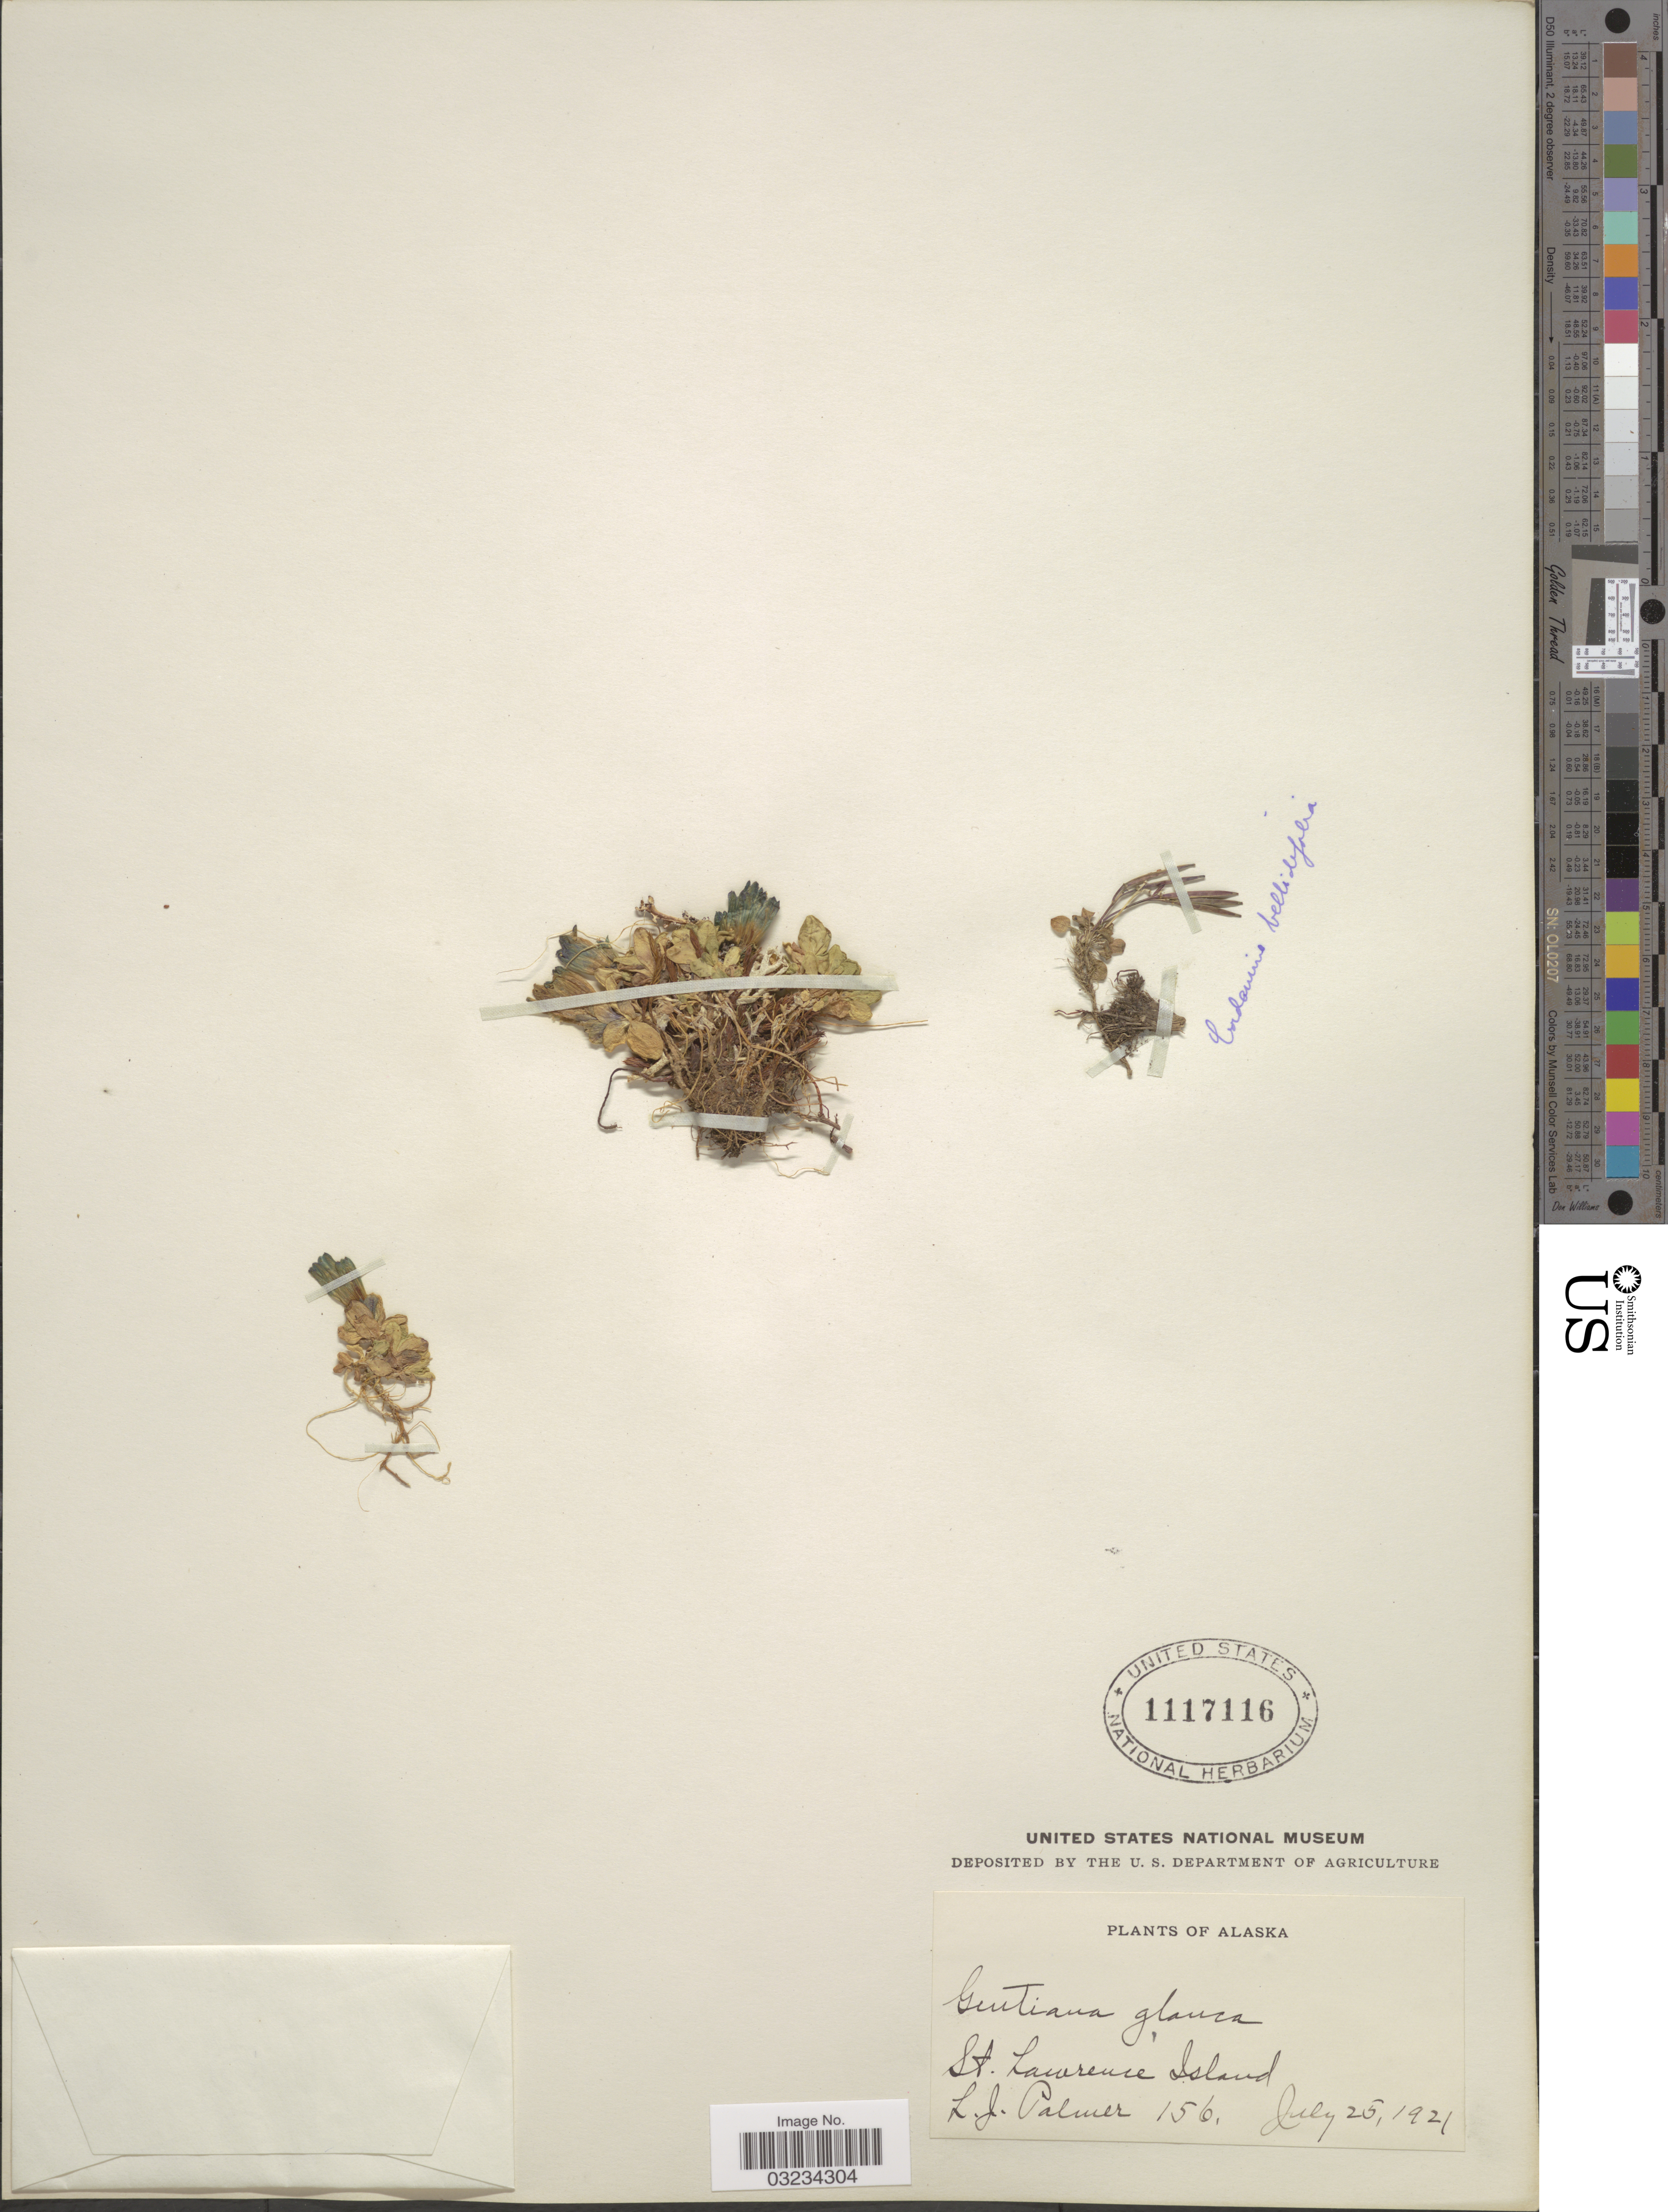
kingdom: Plantae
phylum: Tracheophyta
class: Magnoliopsida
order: Gentianales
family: Gentianaceae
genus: Gentiana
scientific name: Gentiana glauca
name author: Pall.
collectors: L. J. Palmer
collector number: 156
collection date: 1921-07-25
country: United States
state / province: Alaska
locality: St. Lawrence Island.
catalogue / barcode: US 1117116